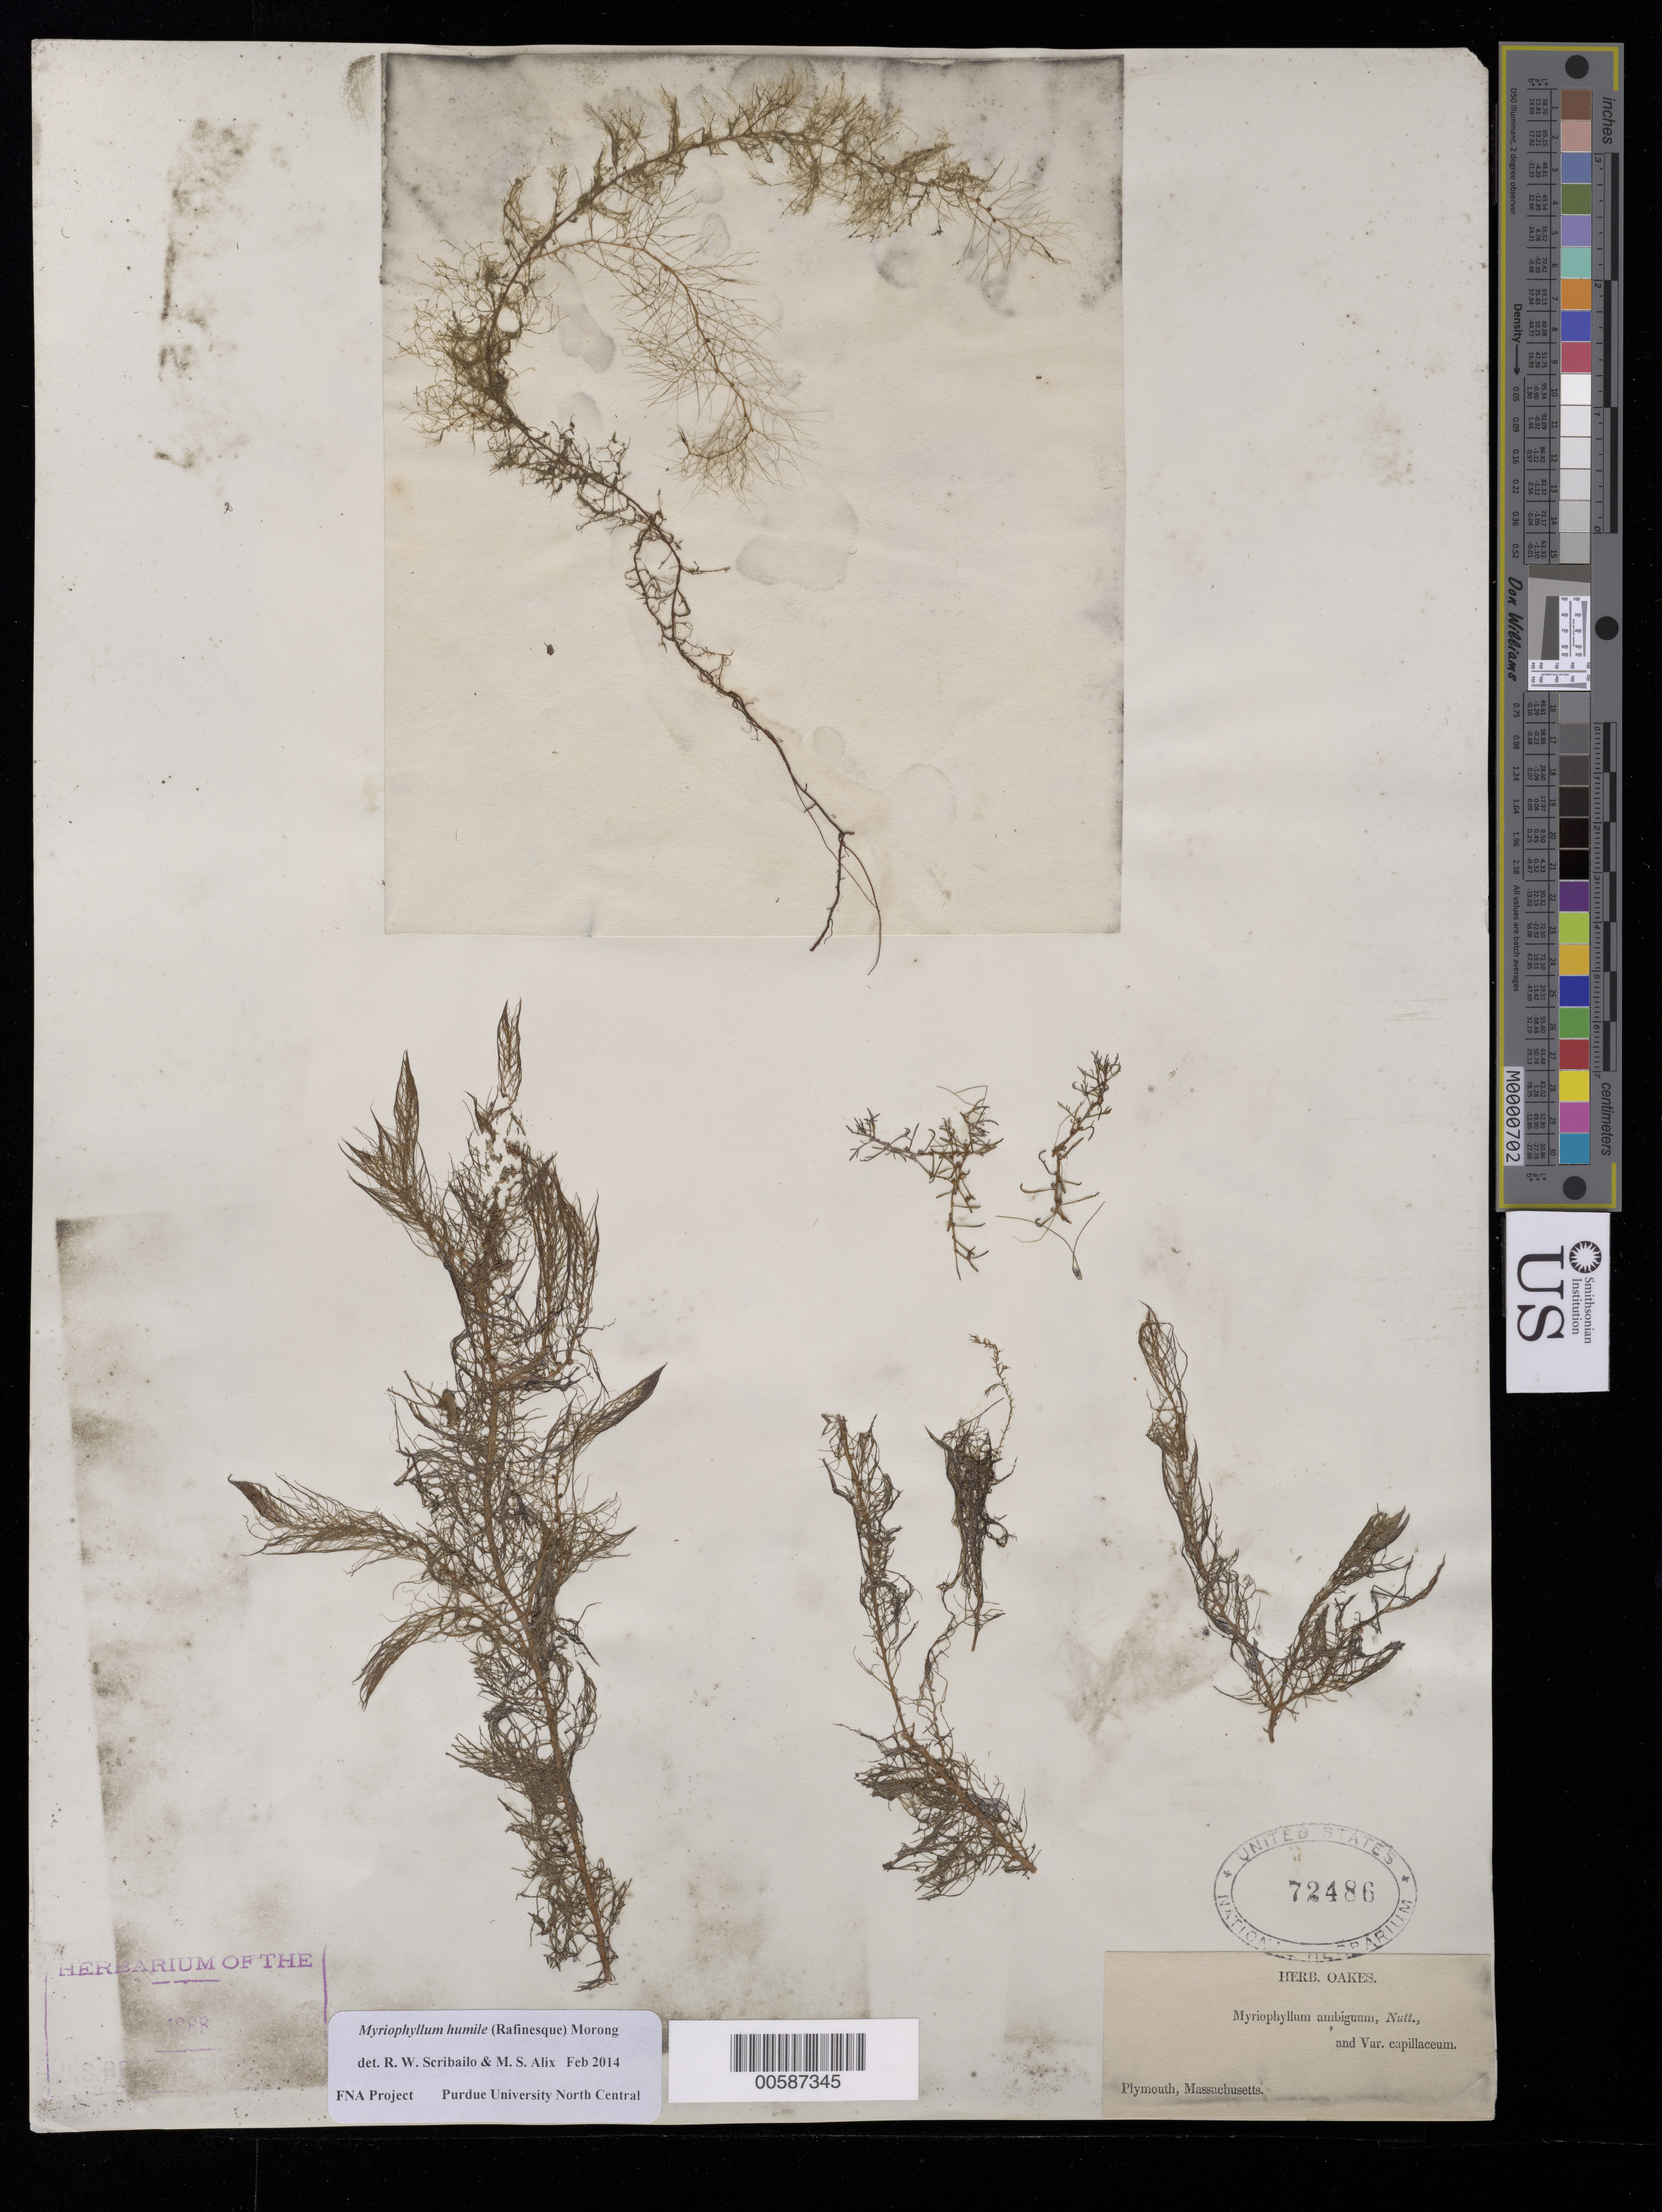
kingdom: Plantae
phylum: Tracheophyta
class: Magnoliopsida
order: Saxifragales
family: Haloragaceae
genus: Myriophyllum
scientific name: Myriophyllum humile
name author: (Raf.) Morong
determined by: Scribailo, R. W.; Alix, M. S.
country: United States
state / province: Massachusetts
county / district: Plymouth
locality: Plymouth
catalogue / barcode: US 72486